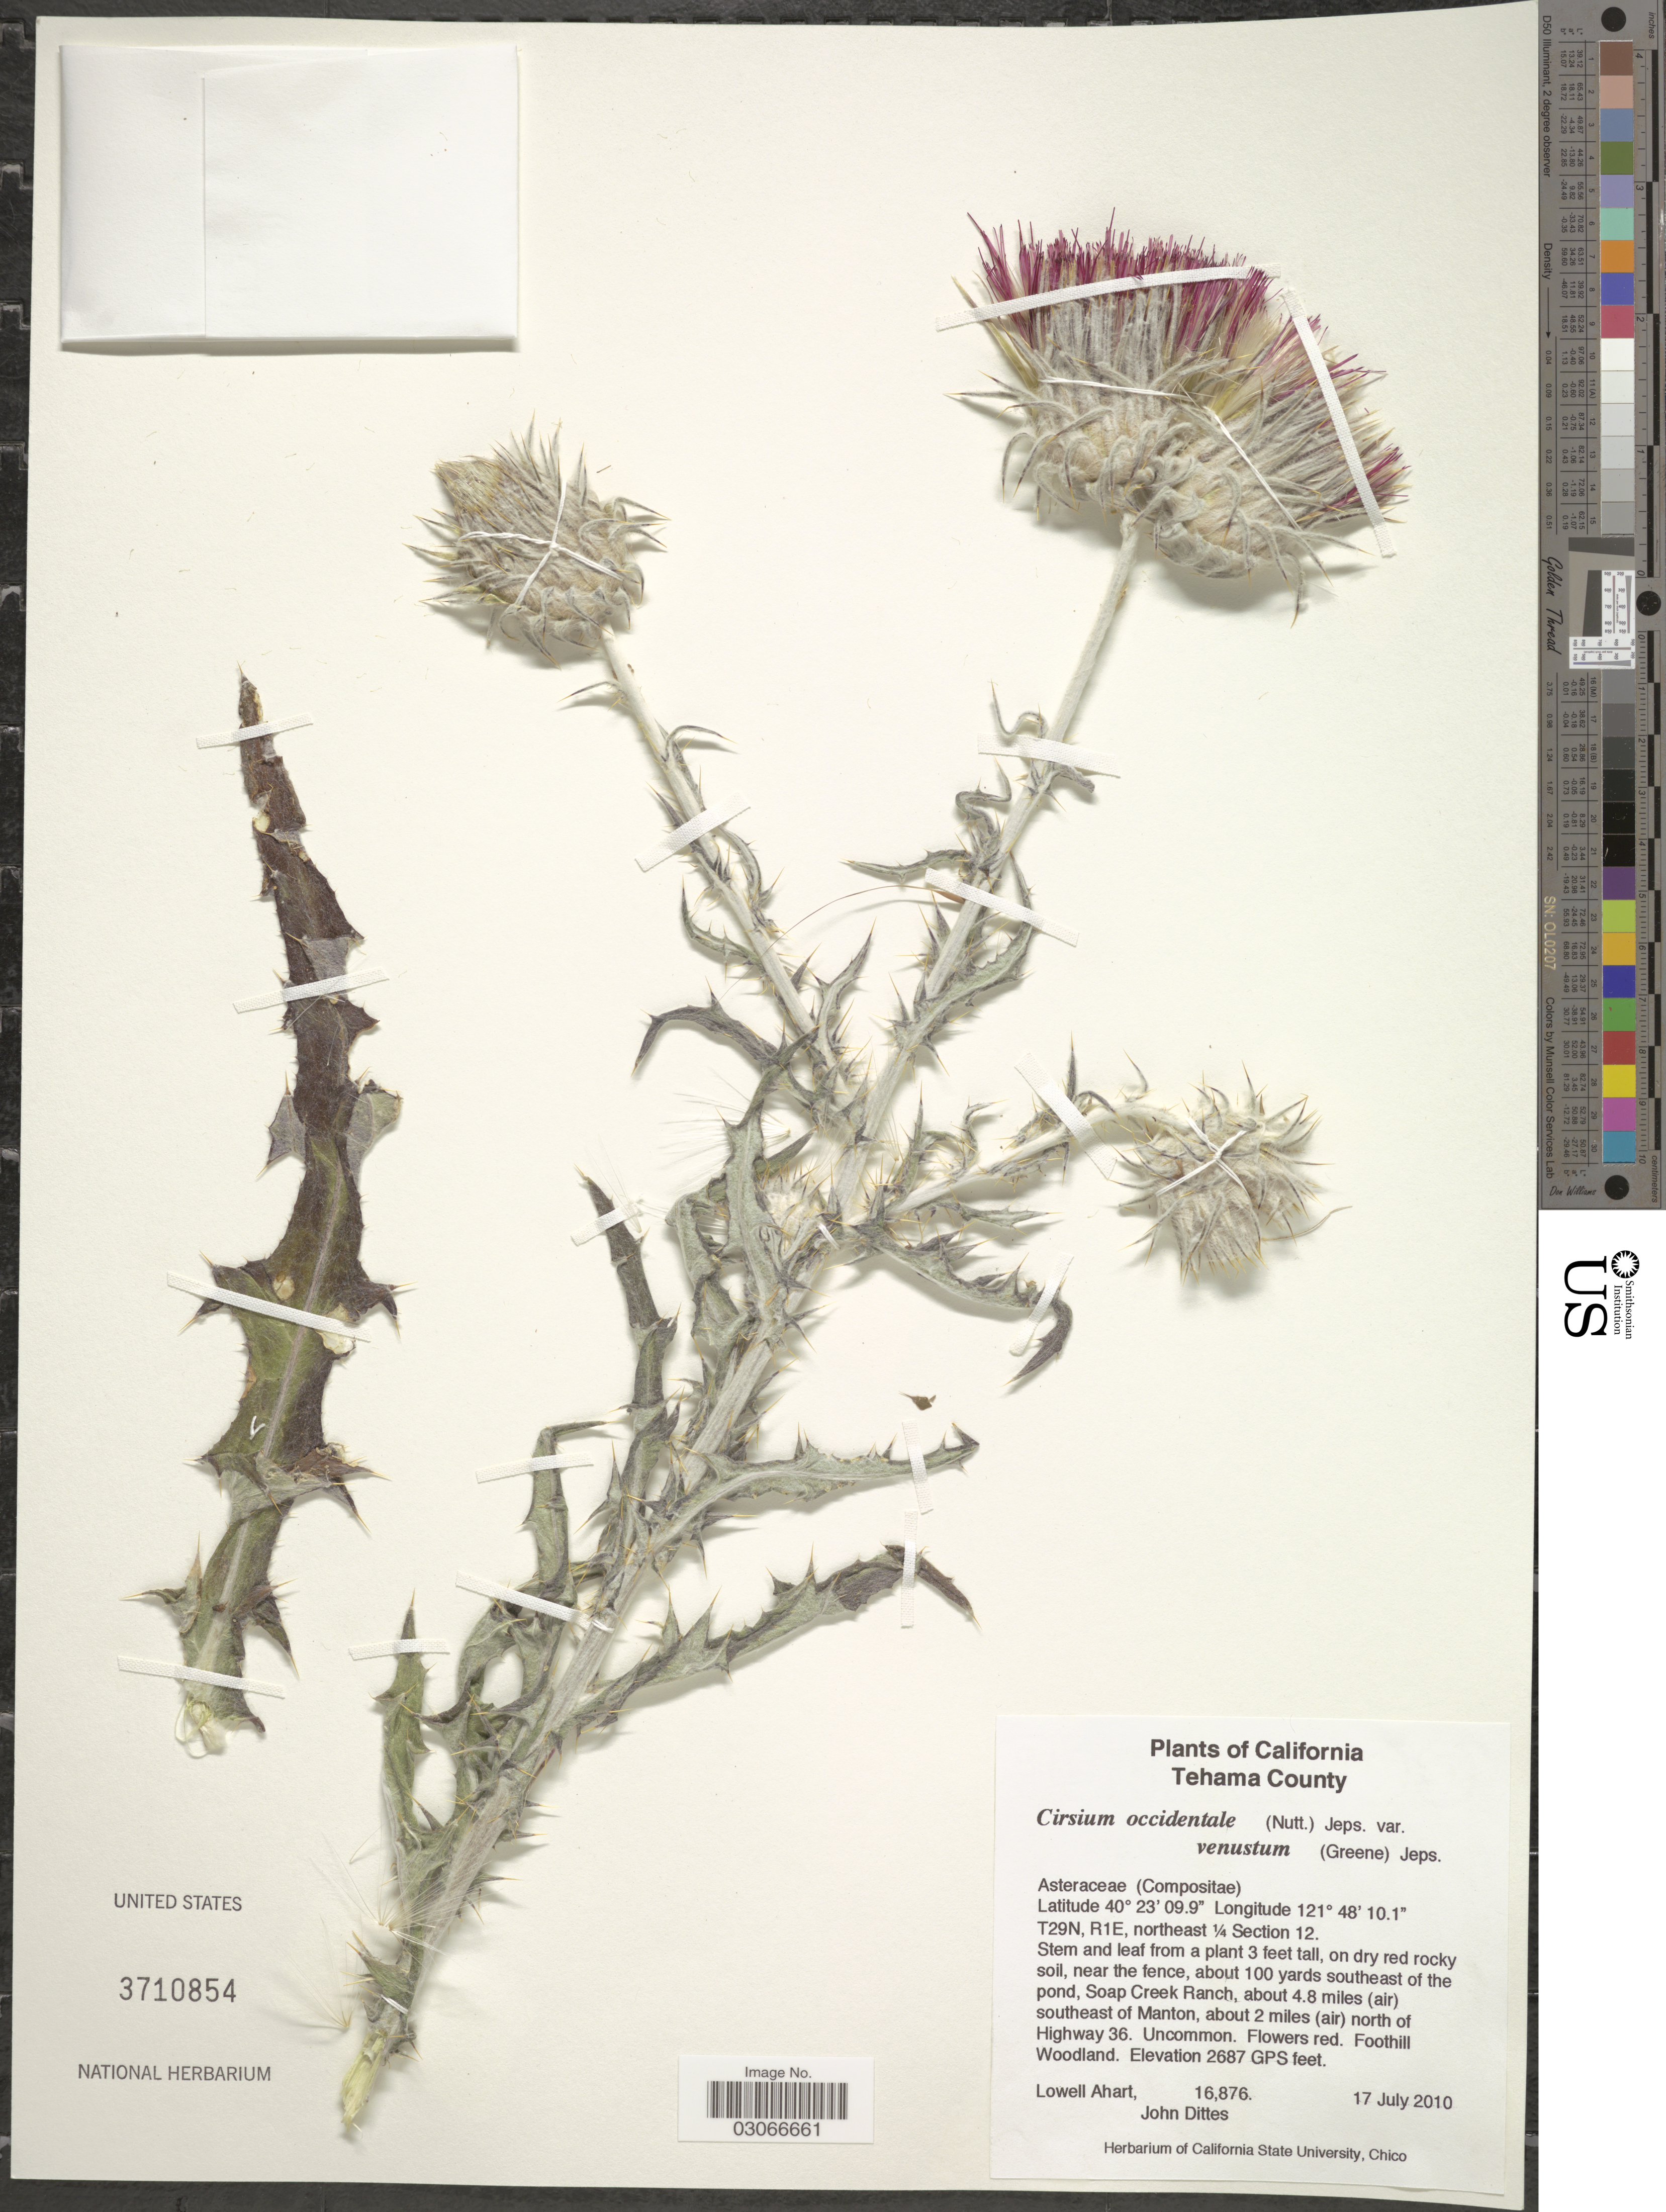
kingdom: Plantae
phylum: Tracheophyta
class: Magnoliopsida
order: Asterales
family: Asteraceae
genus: Cirsium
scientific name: Cirsium occidentale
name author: (Nutt.) Jeps.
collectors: L. Ahart & J. Dittes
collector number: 16876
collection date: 2010-07-17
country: United States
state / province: California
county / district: Tehama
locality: Tehama County. T29N, R1E, northeast 1/4 Section 12. About 100 yards southeast of the pond, Soap Creek Ranch, about 4.8 miles (air) southeast of Manton, about 2 miles (air) north of Highway 36.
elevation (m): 819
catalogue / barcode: US 3710854